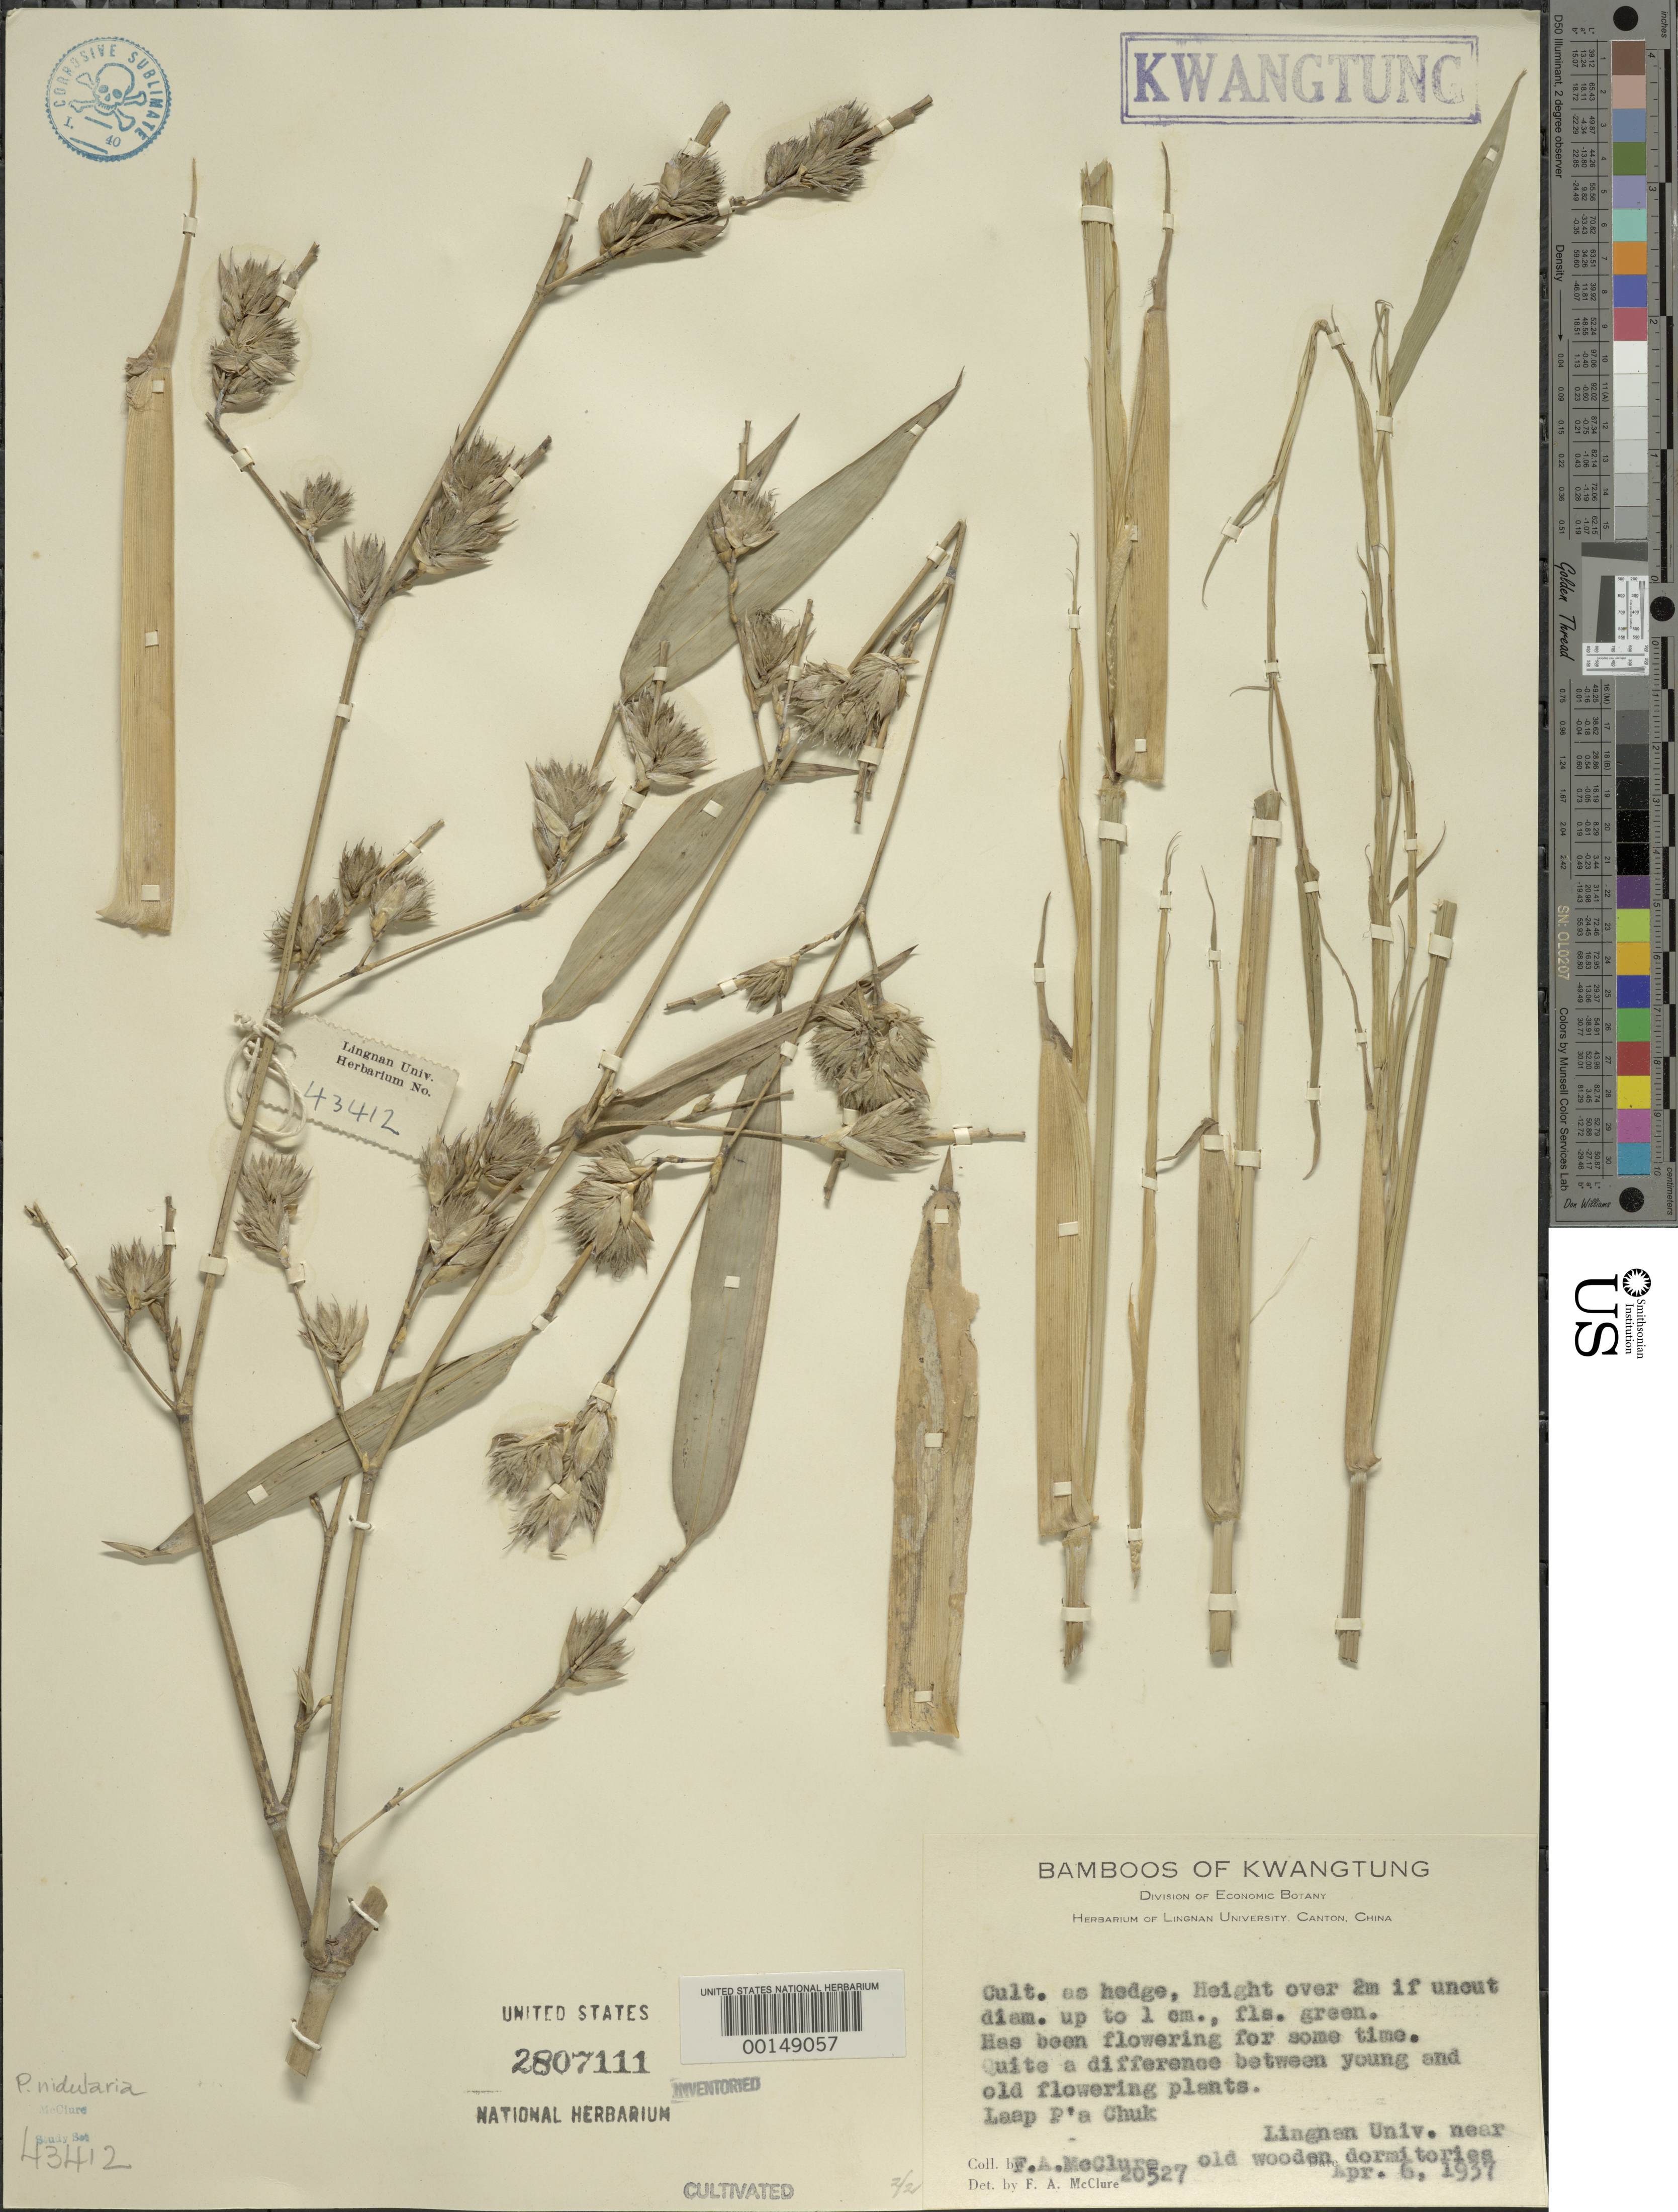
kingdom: Plantae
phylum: Tracheophyta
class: Liliopsida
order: Poales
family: Poaceae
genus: Phyllostachys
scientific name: Phyllostachys nidularia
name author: Munro ex Fenzi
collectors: F. A. McClure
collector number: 20527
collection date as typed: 06 Apr 1937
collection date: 1937-04-06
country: China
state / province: Guangdong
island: Honam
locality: P'an-yu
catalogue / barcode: US 2807111